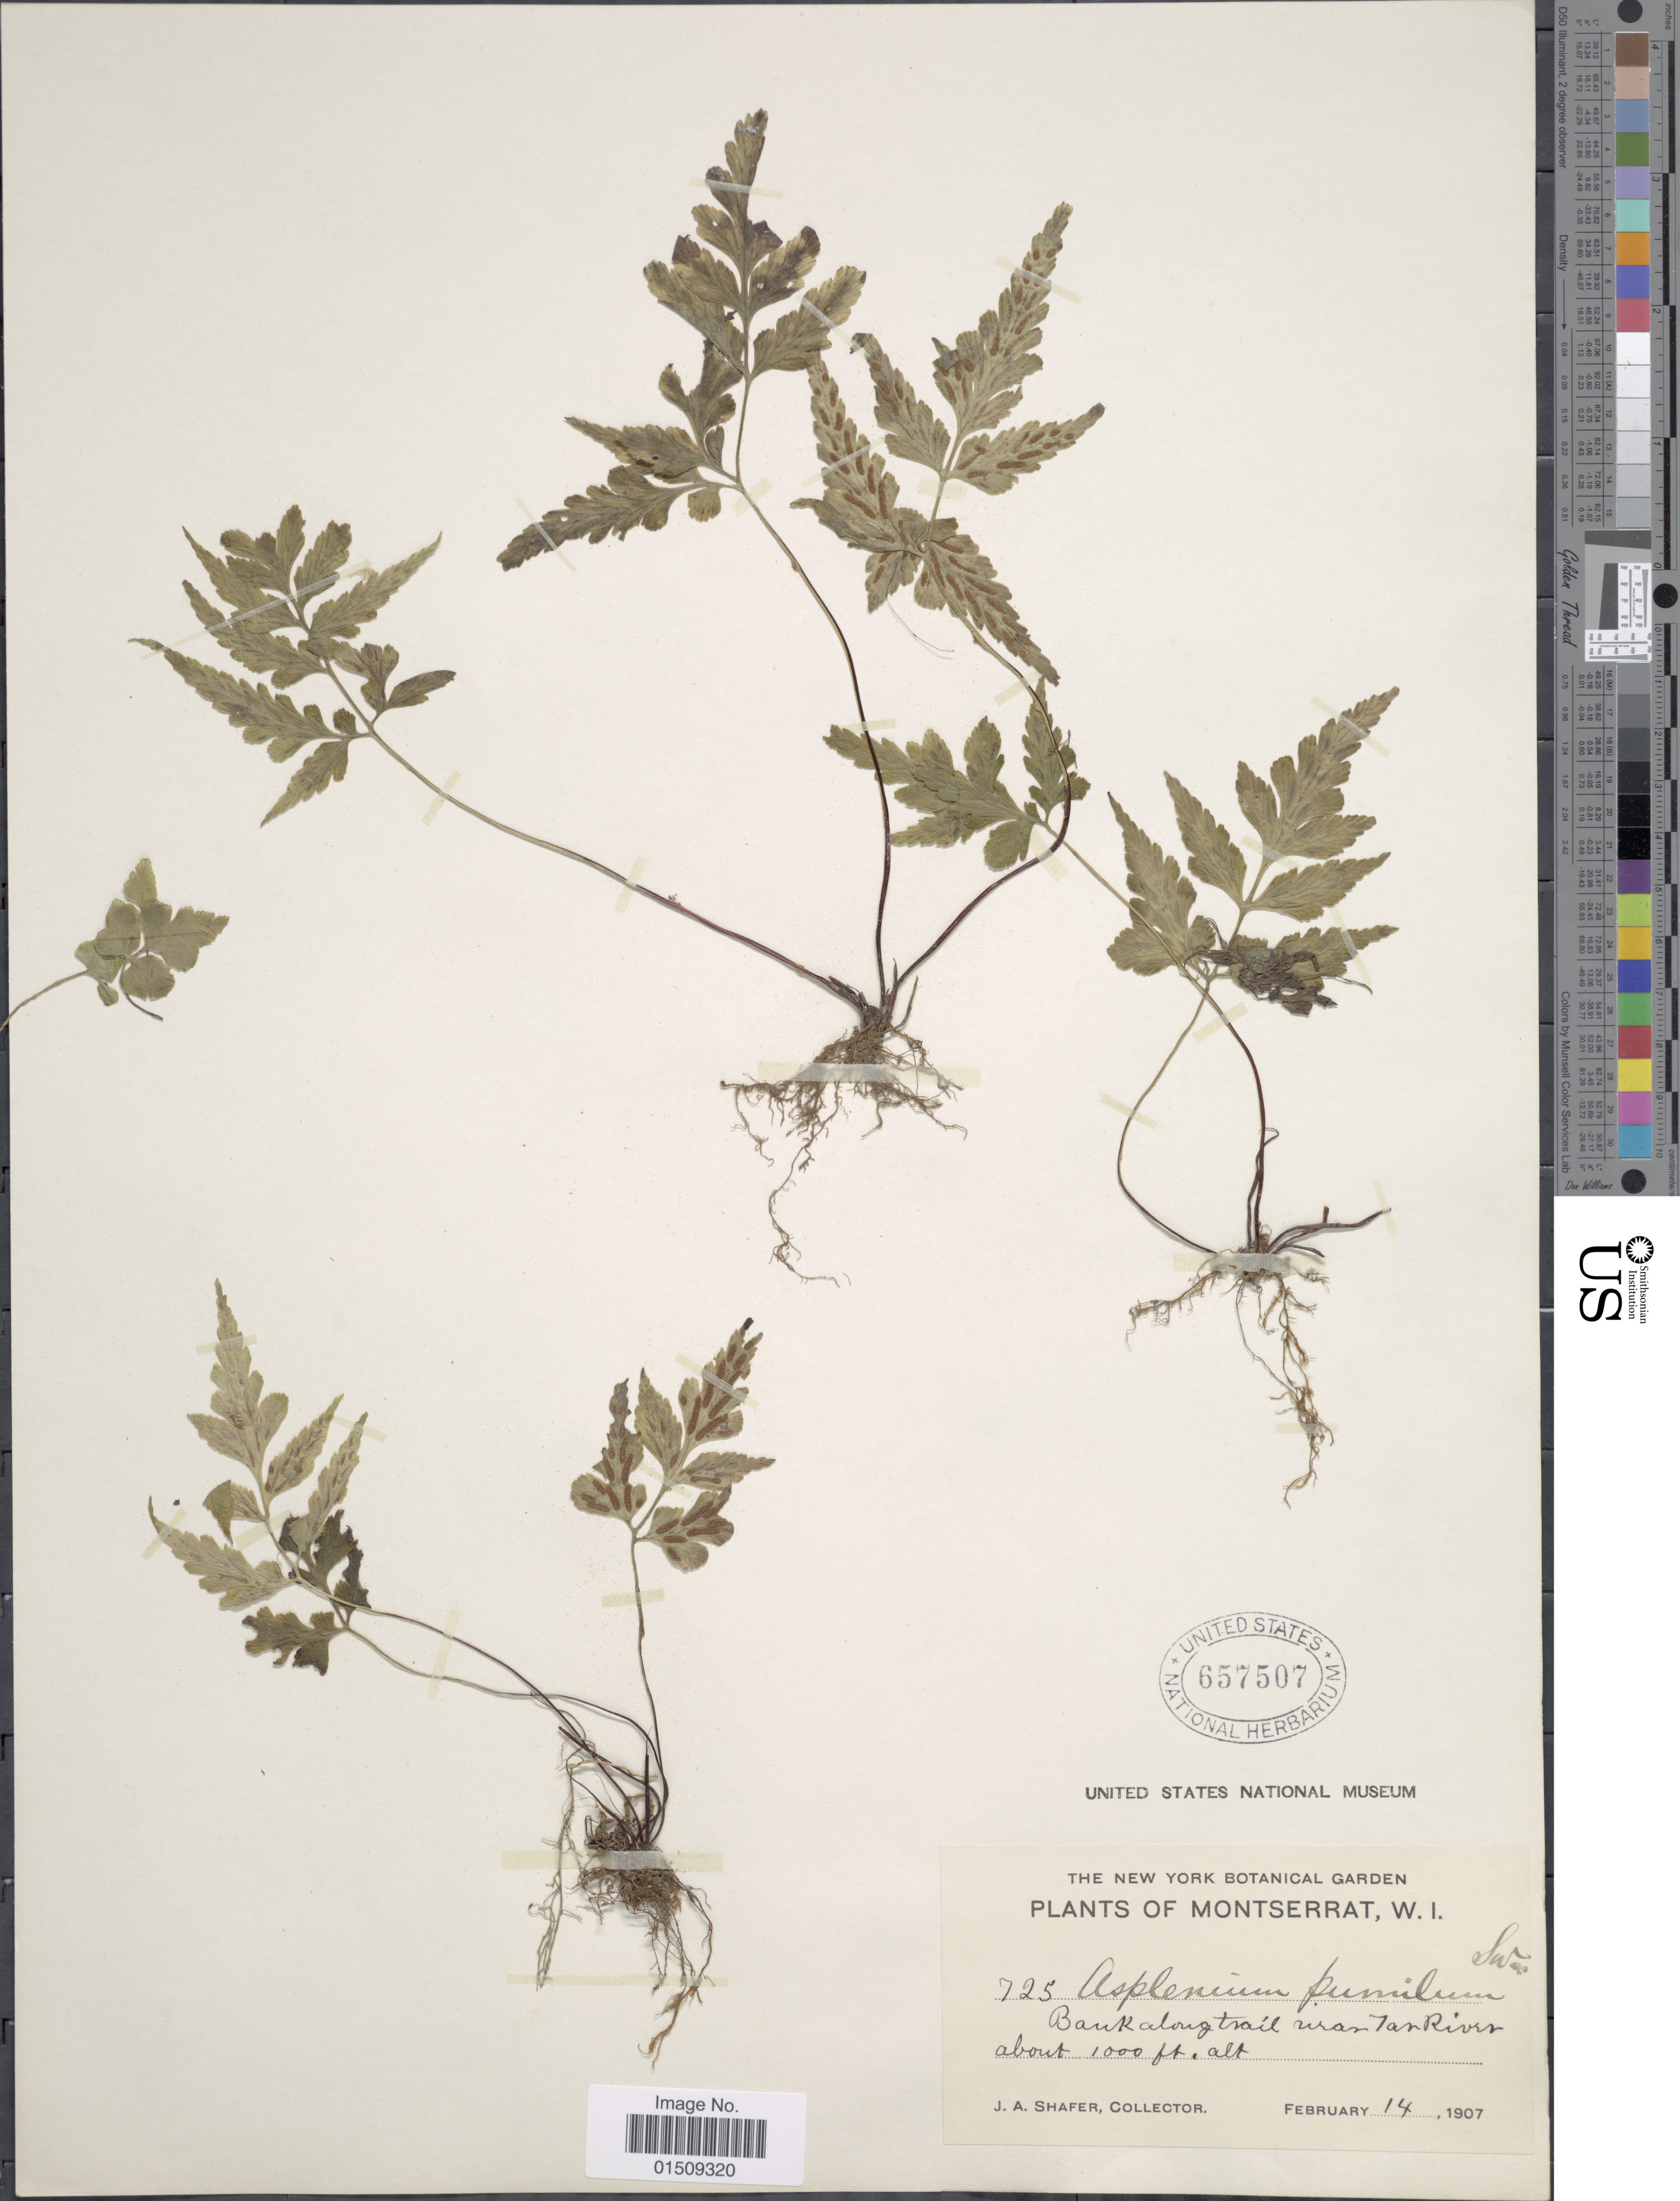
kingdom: Plantae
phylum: Tracheophyta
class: Polypodiopsida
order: Polypodiales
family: Aspleniaceae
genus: Asplenium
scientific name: Asplenium pumilum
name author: Sw.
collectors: J. A. Shafer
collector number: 725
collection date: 1907-02-14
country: Montserrat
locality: Bank along trail near Tar River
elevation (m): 305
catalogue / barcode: US 657507